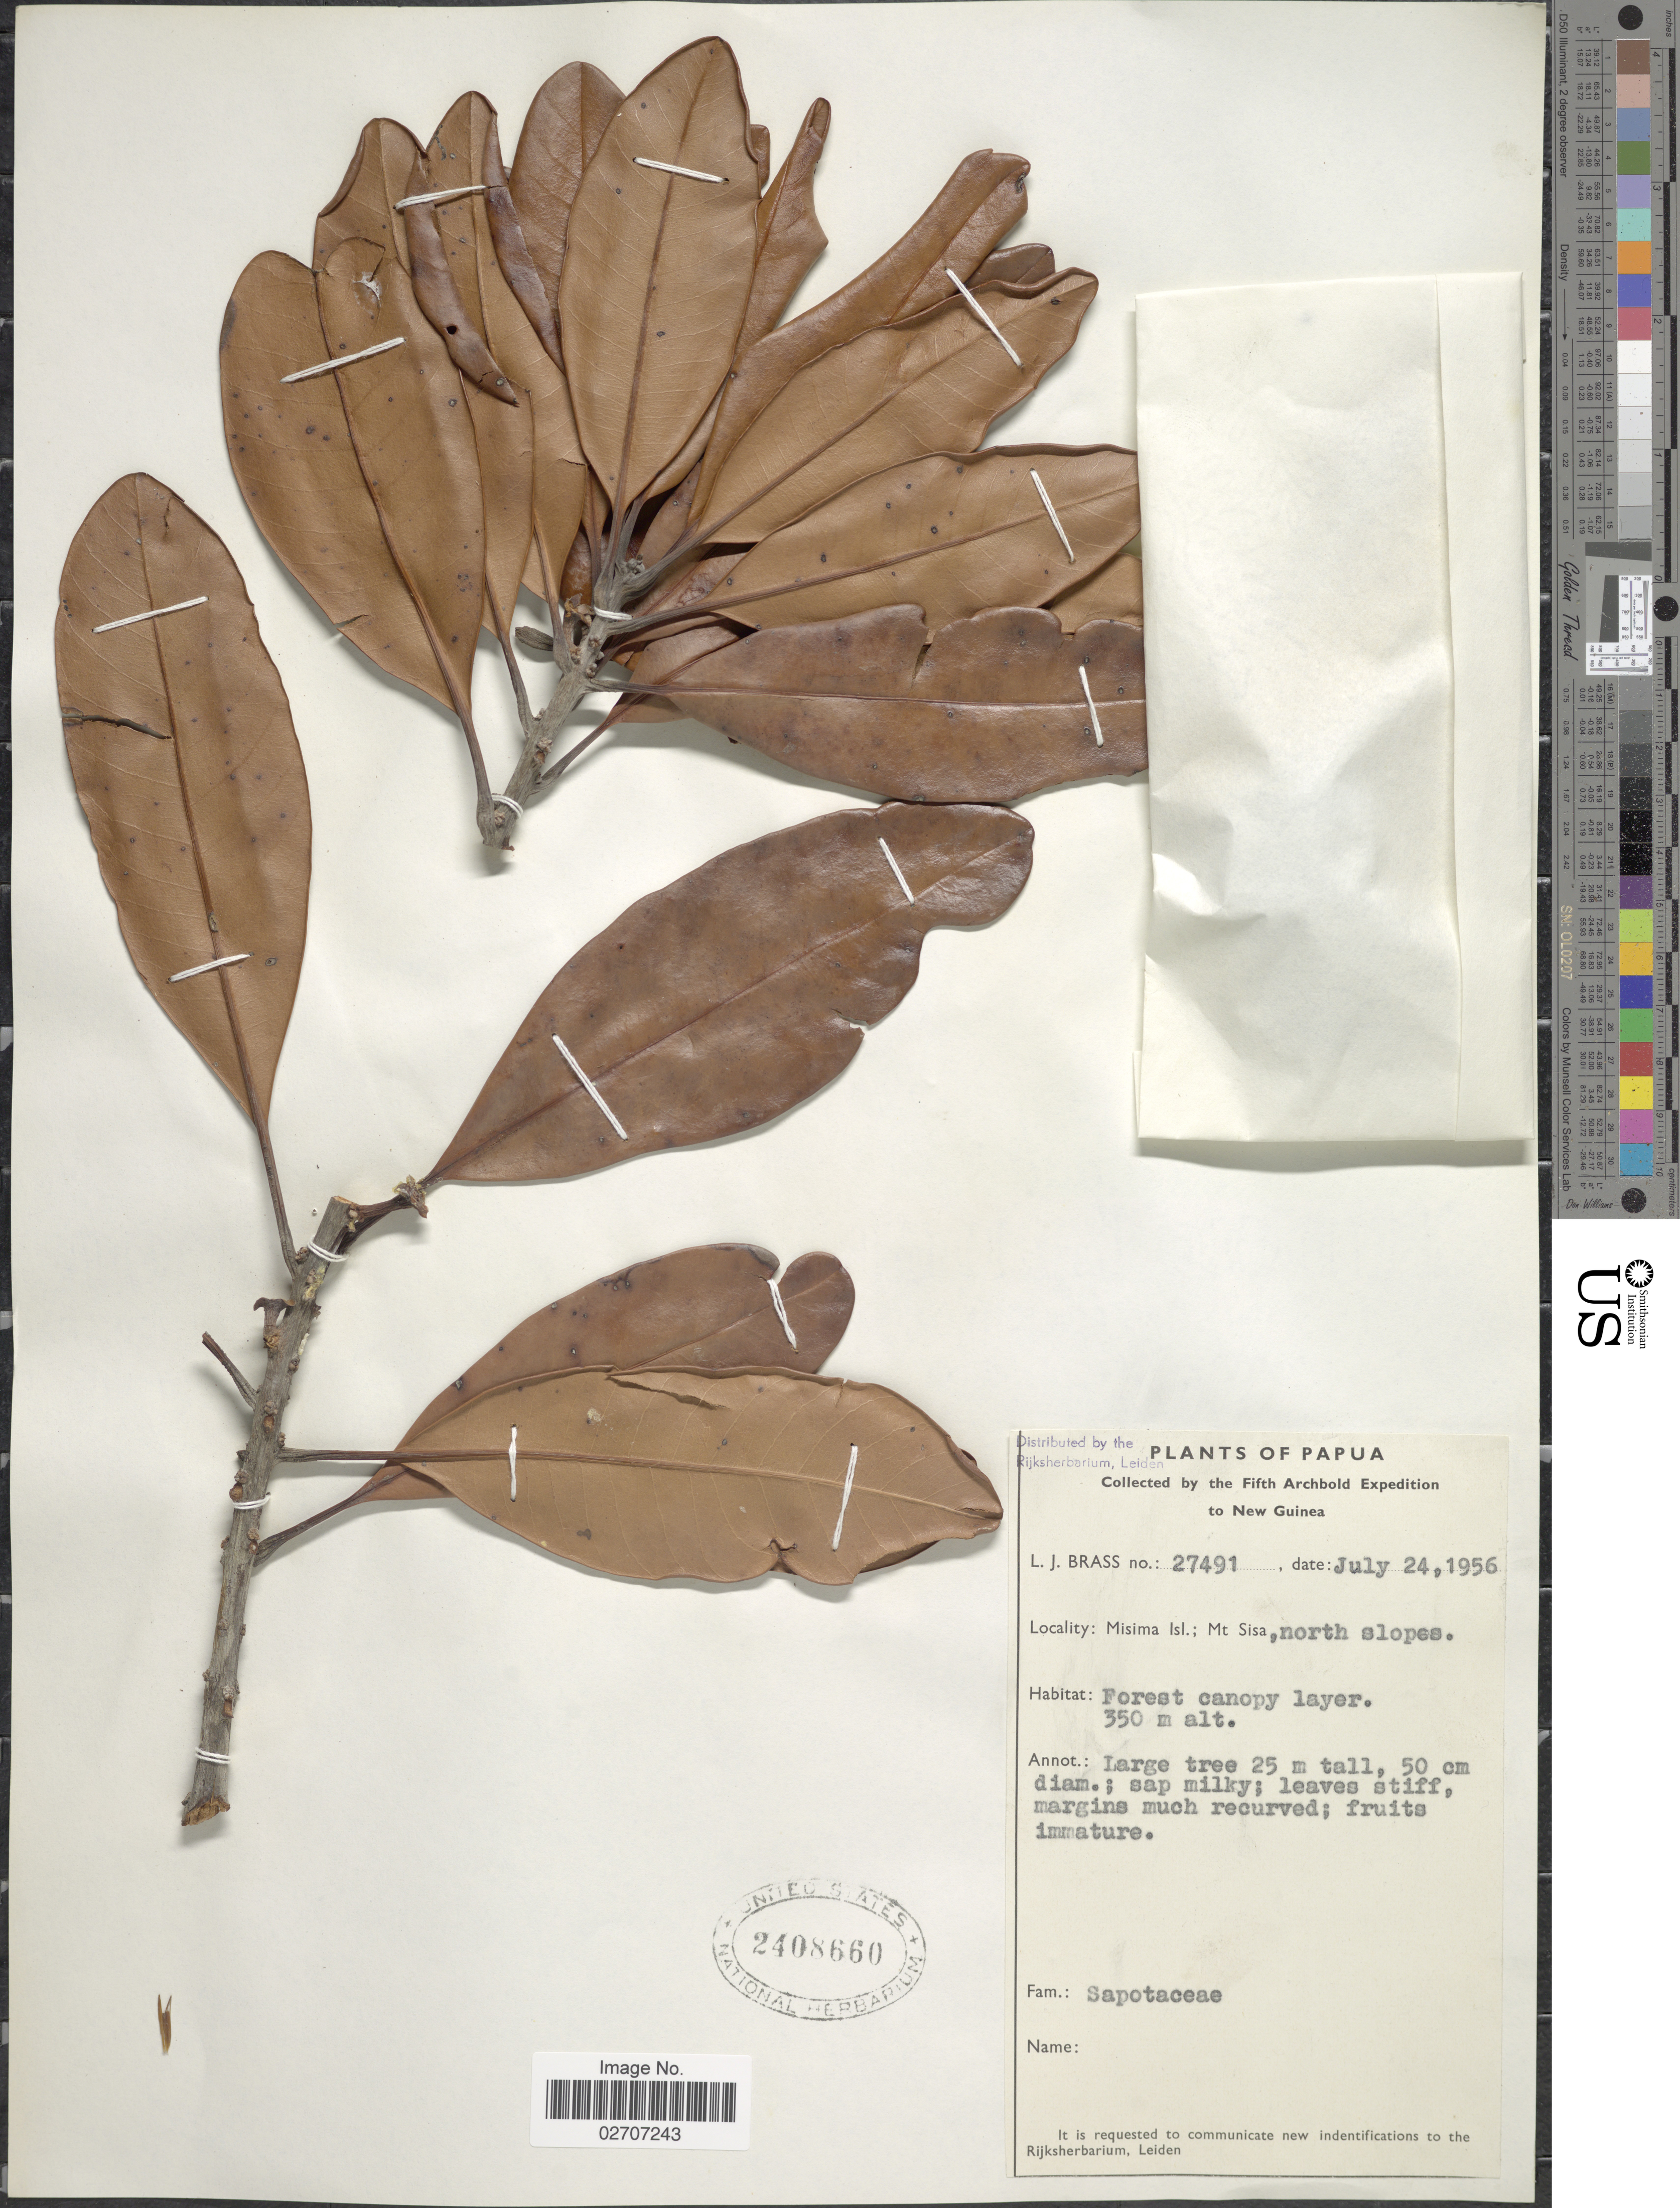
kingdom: Plantae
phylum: Tracheophyta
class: Magnoliopsida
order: Ericales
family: Sapotaceae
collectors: L. J. Brass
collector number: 27491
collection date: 1956-07-24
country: Papua New Guinea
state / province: Milne Bay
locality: Misima Isl.; Mt. Sisa, North slopes. New Guinea.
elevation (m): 350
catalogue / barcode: US 2408660